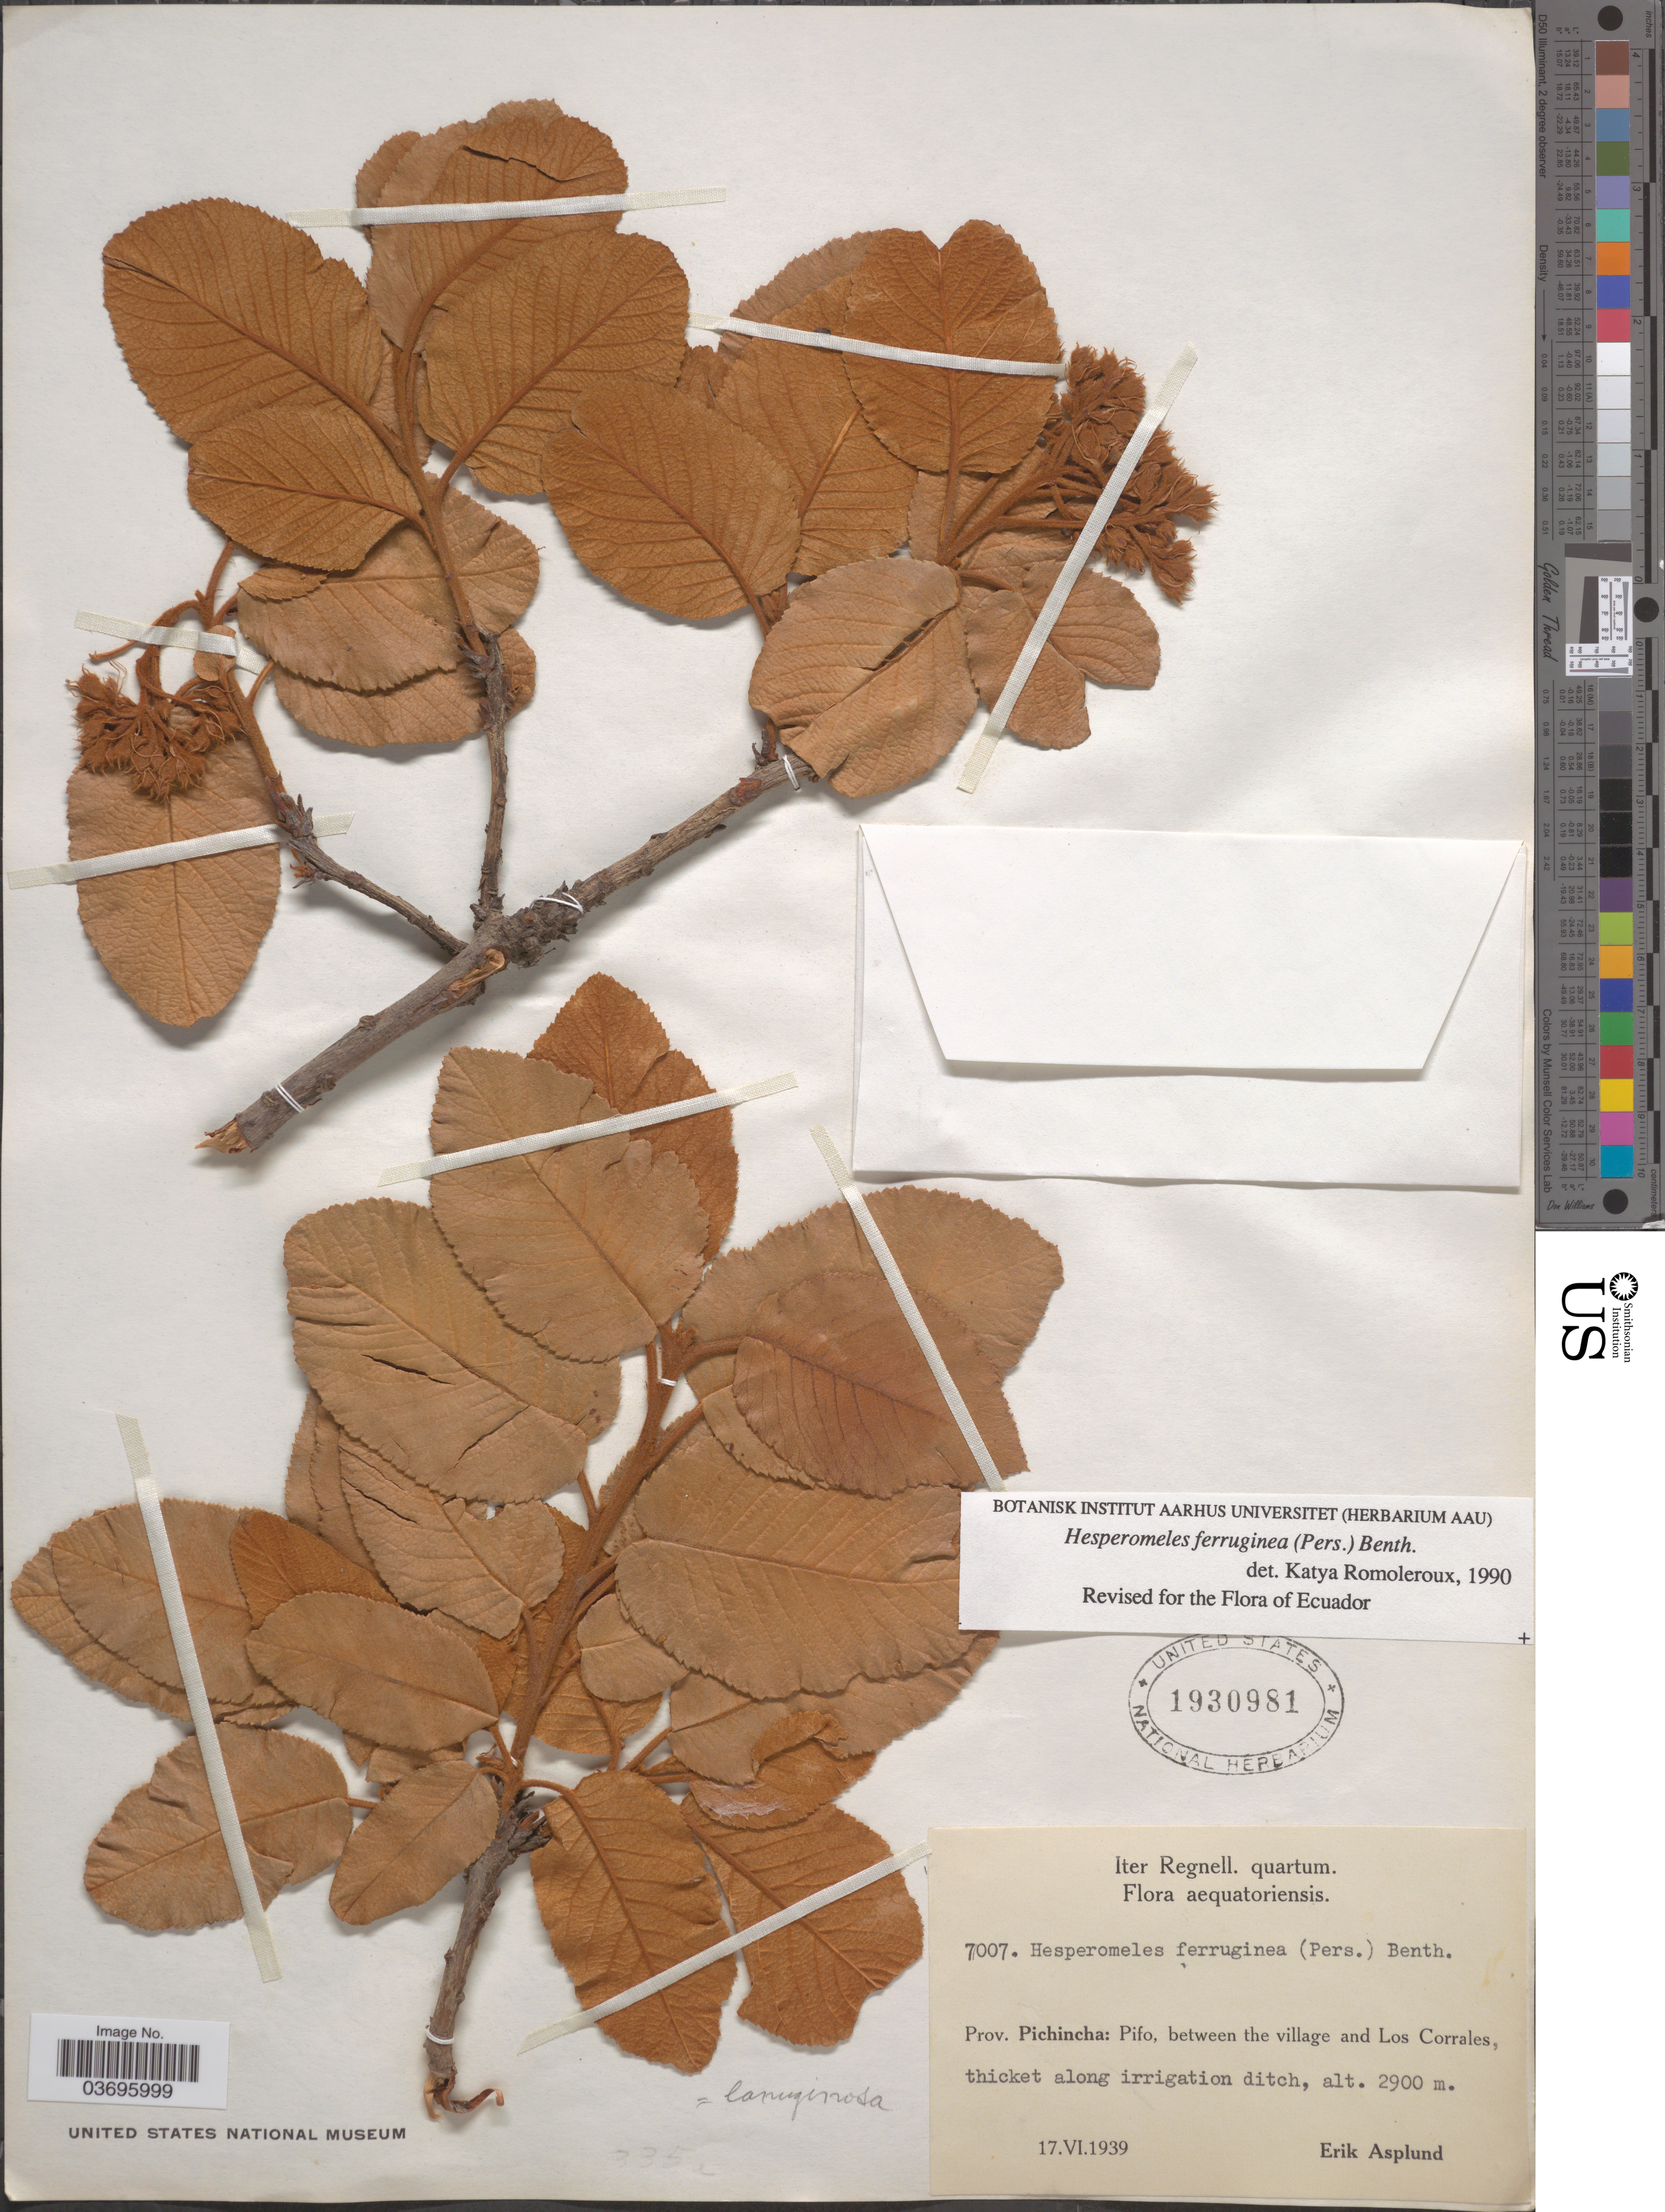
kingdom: Plantae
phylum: Tracheophyta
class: Magnoliopsida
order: Rosales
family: Rosaceae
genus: Hesperomeles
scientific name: Hesperomeles ferruginea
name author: (Juss. ex Pers.) Benth.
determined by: Romoleroux, K.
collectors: E. Asplund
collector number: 7007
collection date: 1939-06-17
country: Ecuador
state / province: Pichincha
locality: Pifo, between the village and Los Corrales.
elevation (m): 2900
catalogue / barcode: US 1930981